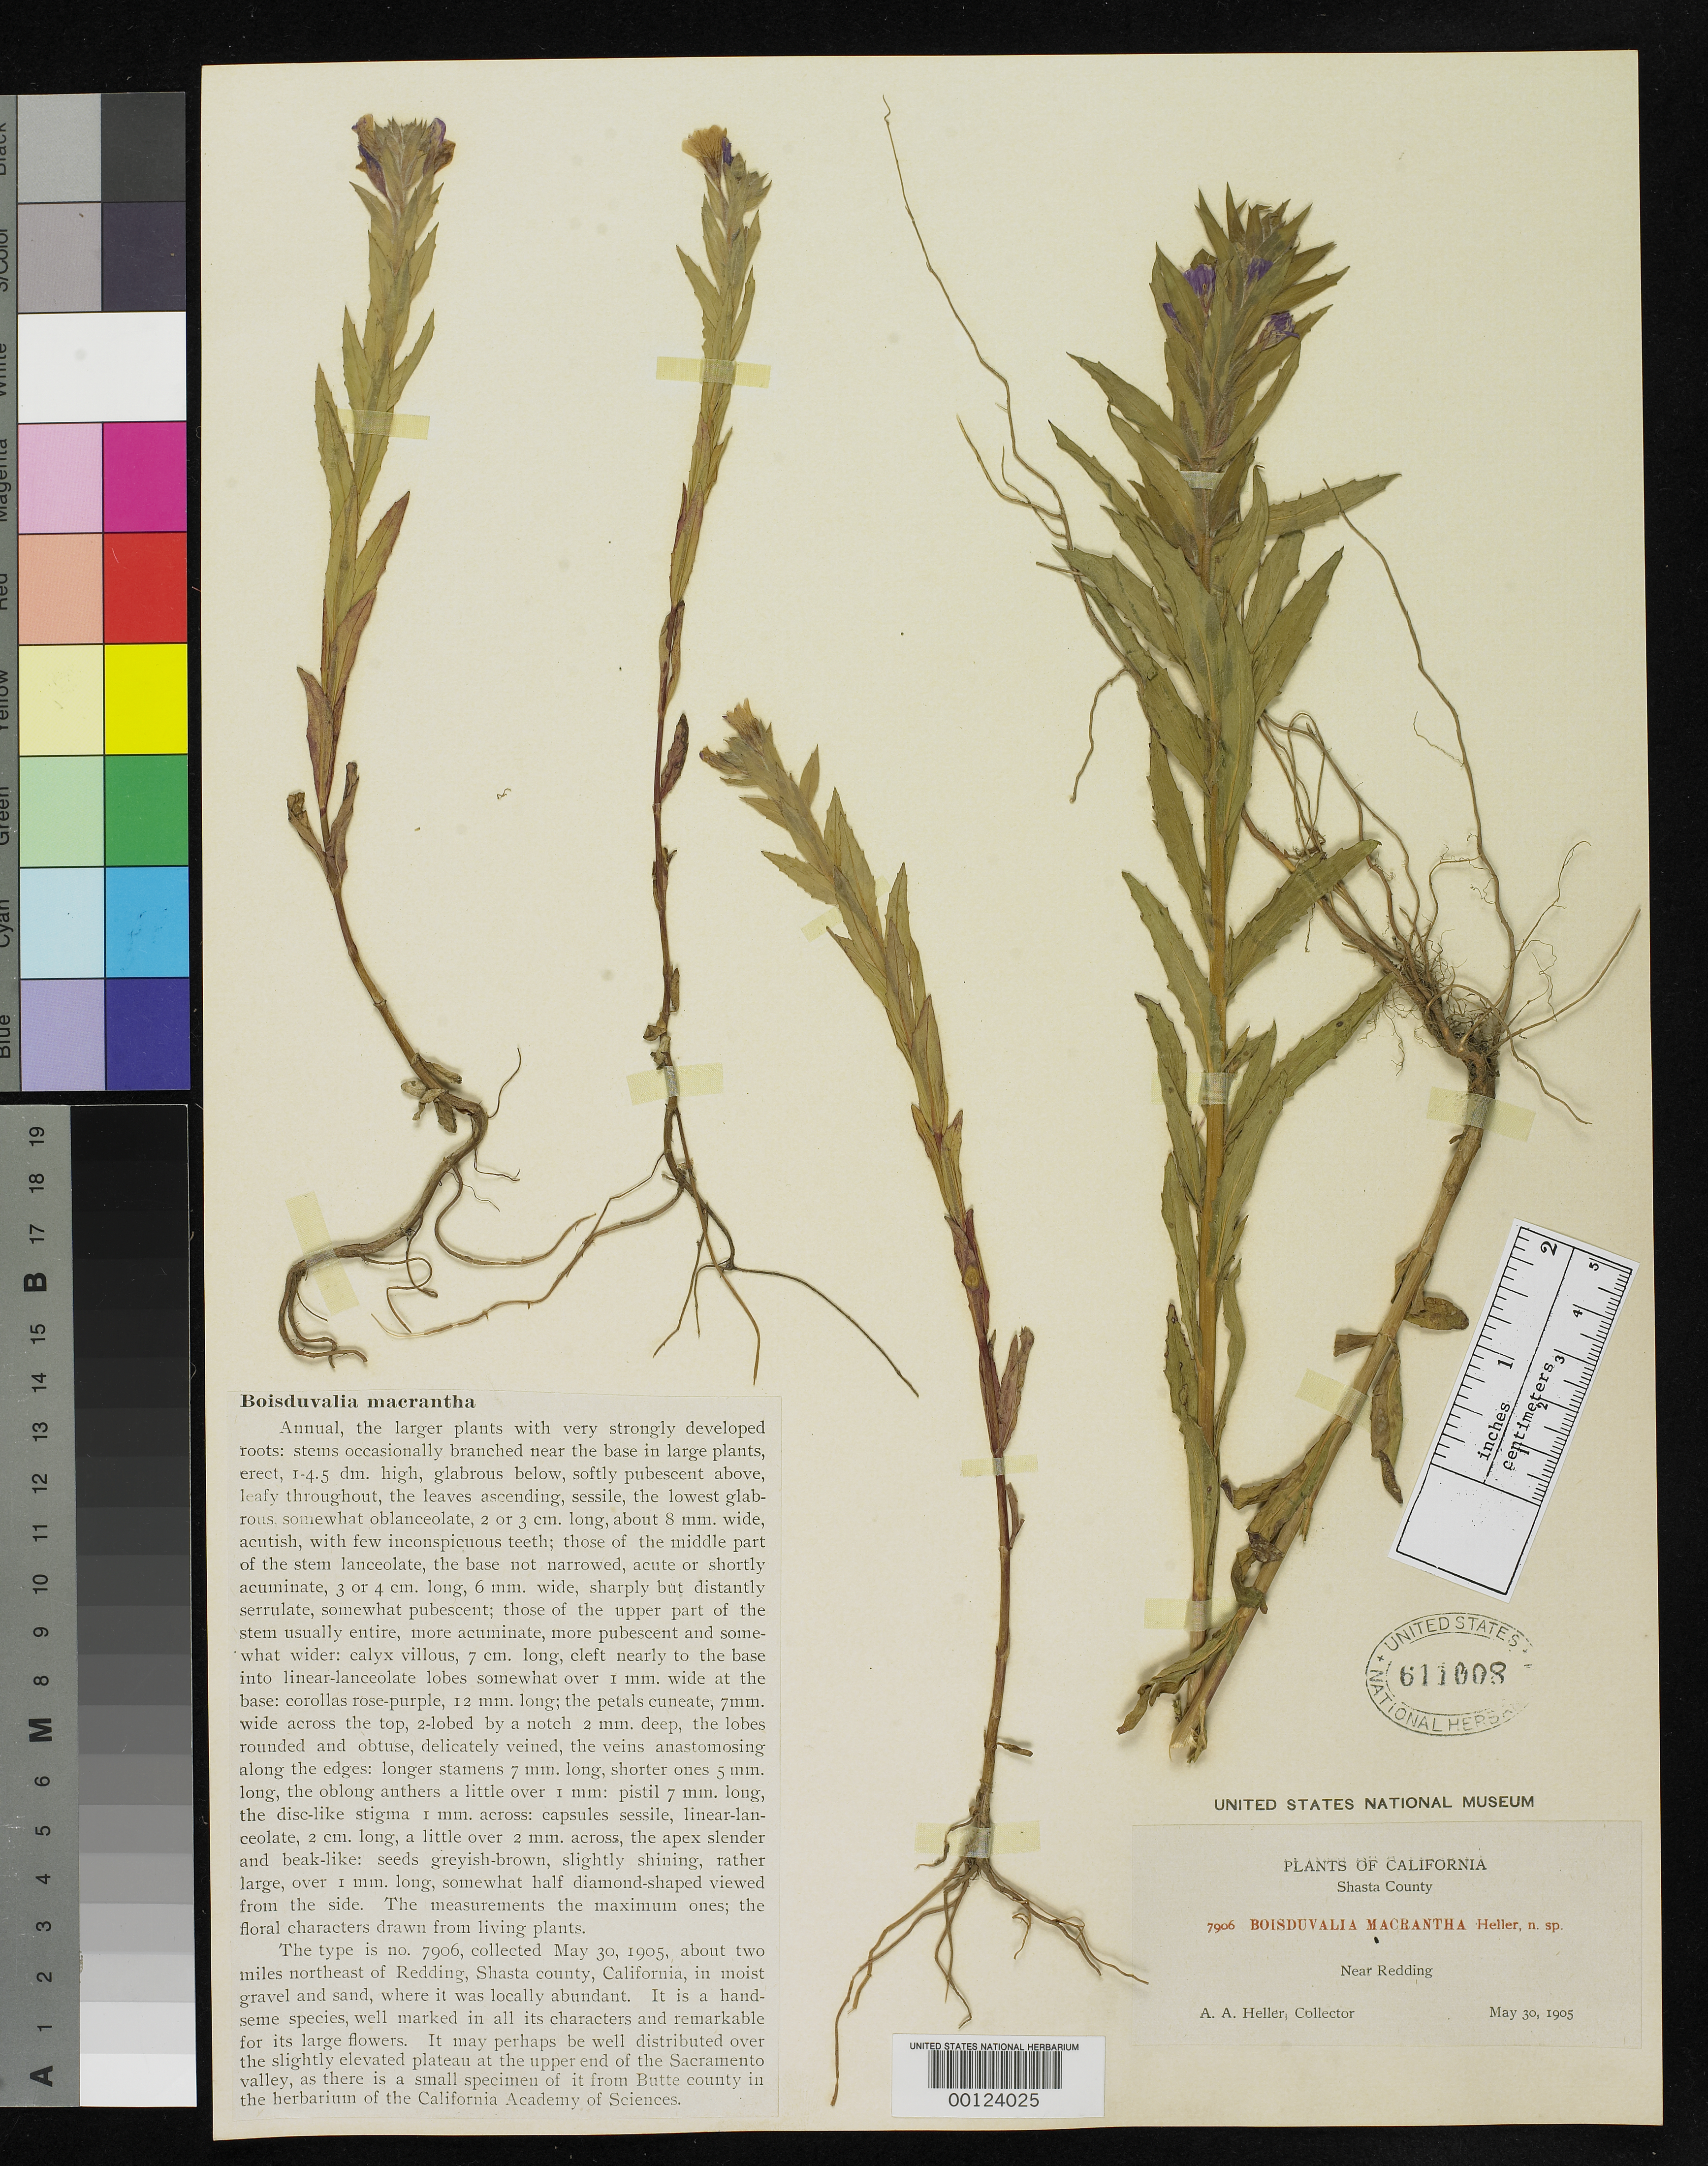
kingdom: Plantae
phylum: Tracheophyta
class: Magnoliopsida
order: Myrtales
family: Onagraceae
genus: Boisduvalia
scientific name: Boisduvalia macrantha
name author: A. Heller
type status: Isotype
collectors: A. A. Heller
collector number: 7906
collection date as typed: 30 May 1905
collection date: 1905-05-30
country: United States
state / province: California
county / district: Shasta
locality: Shasta County. Near Redding.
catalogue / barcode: US 611008